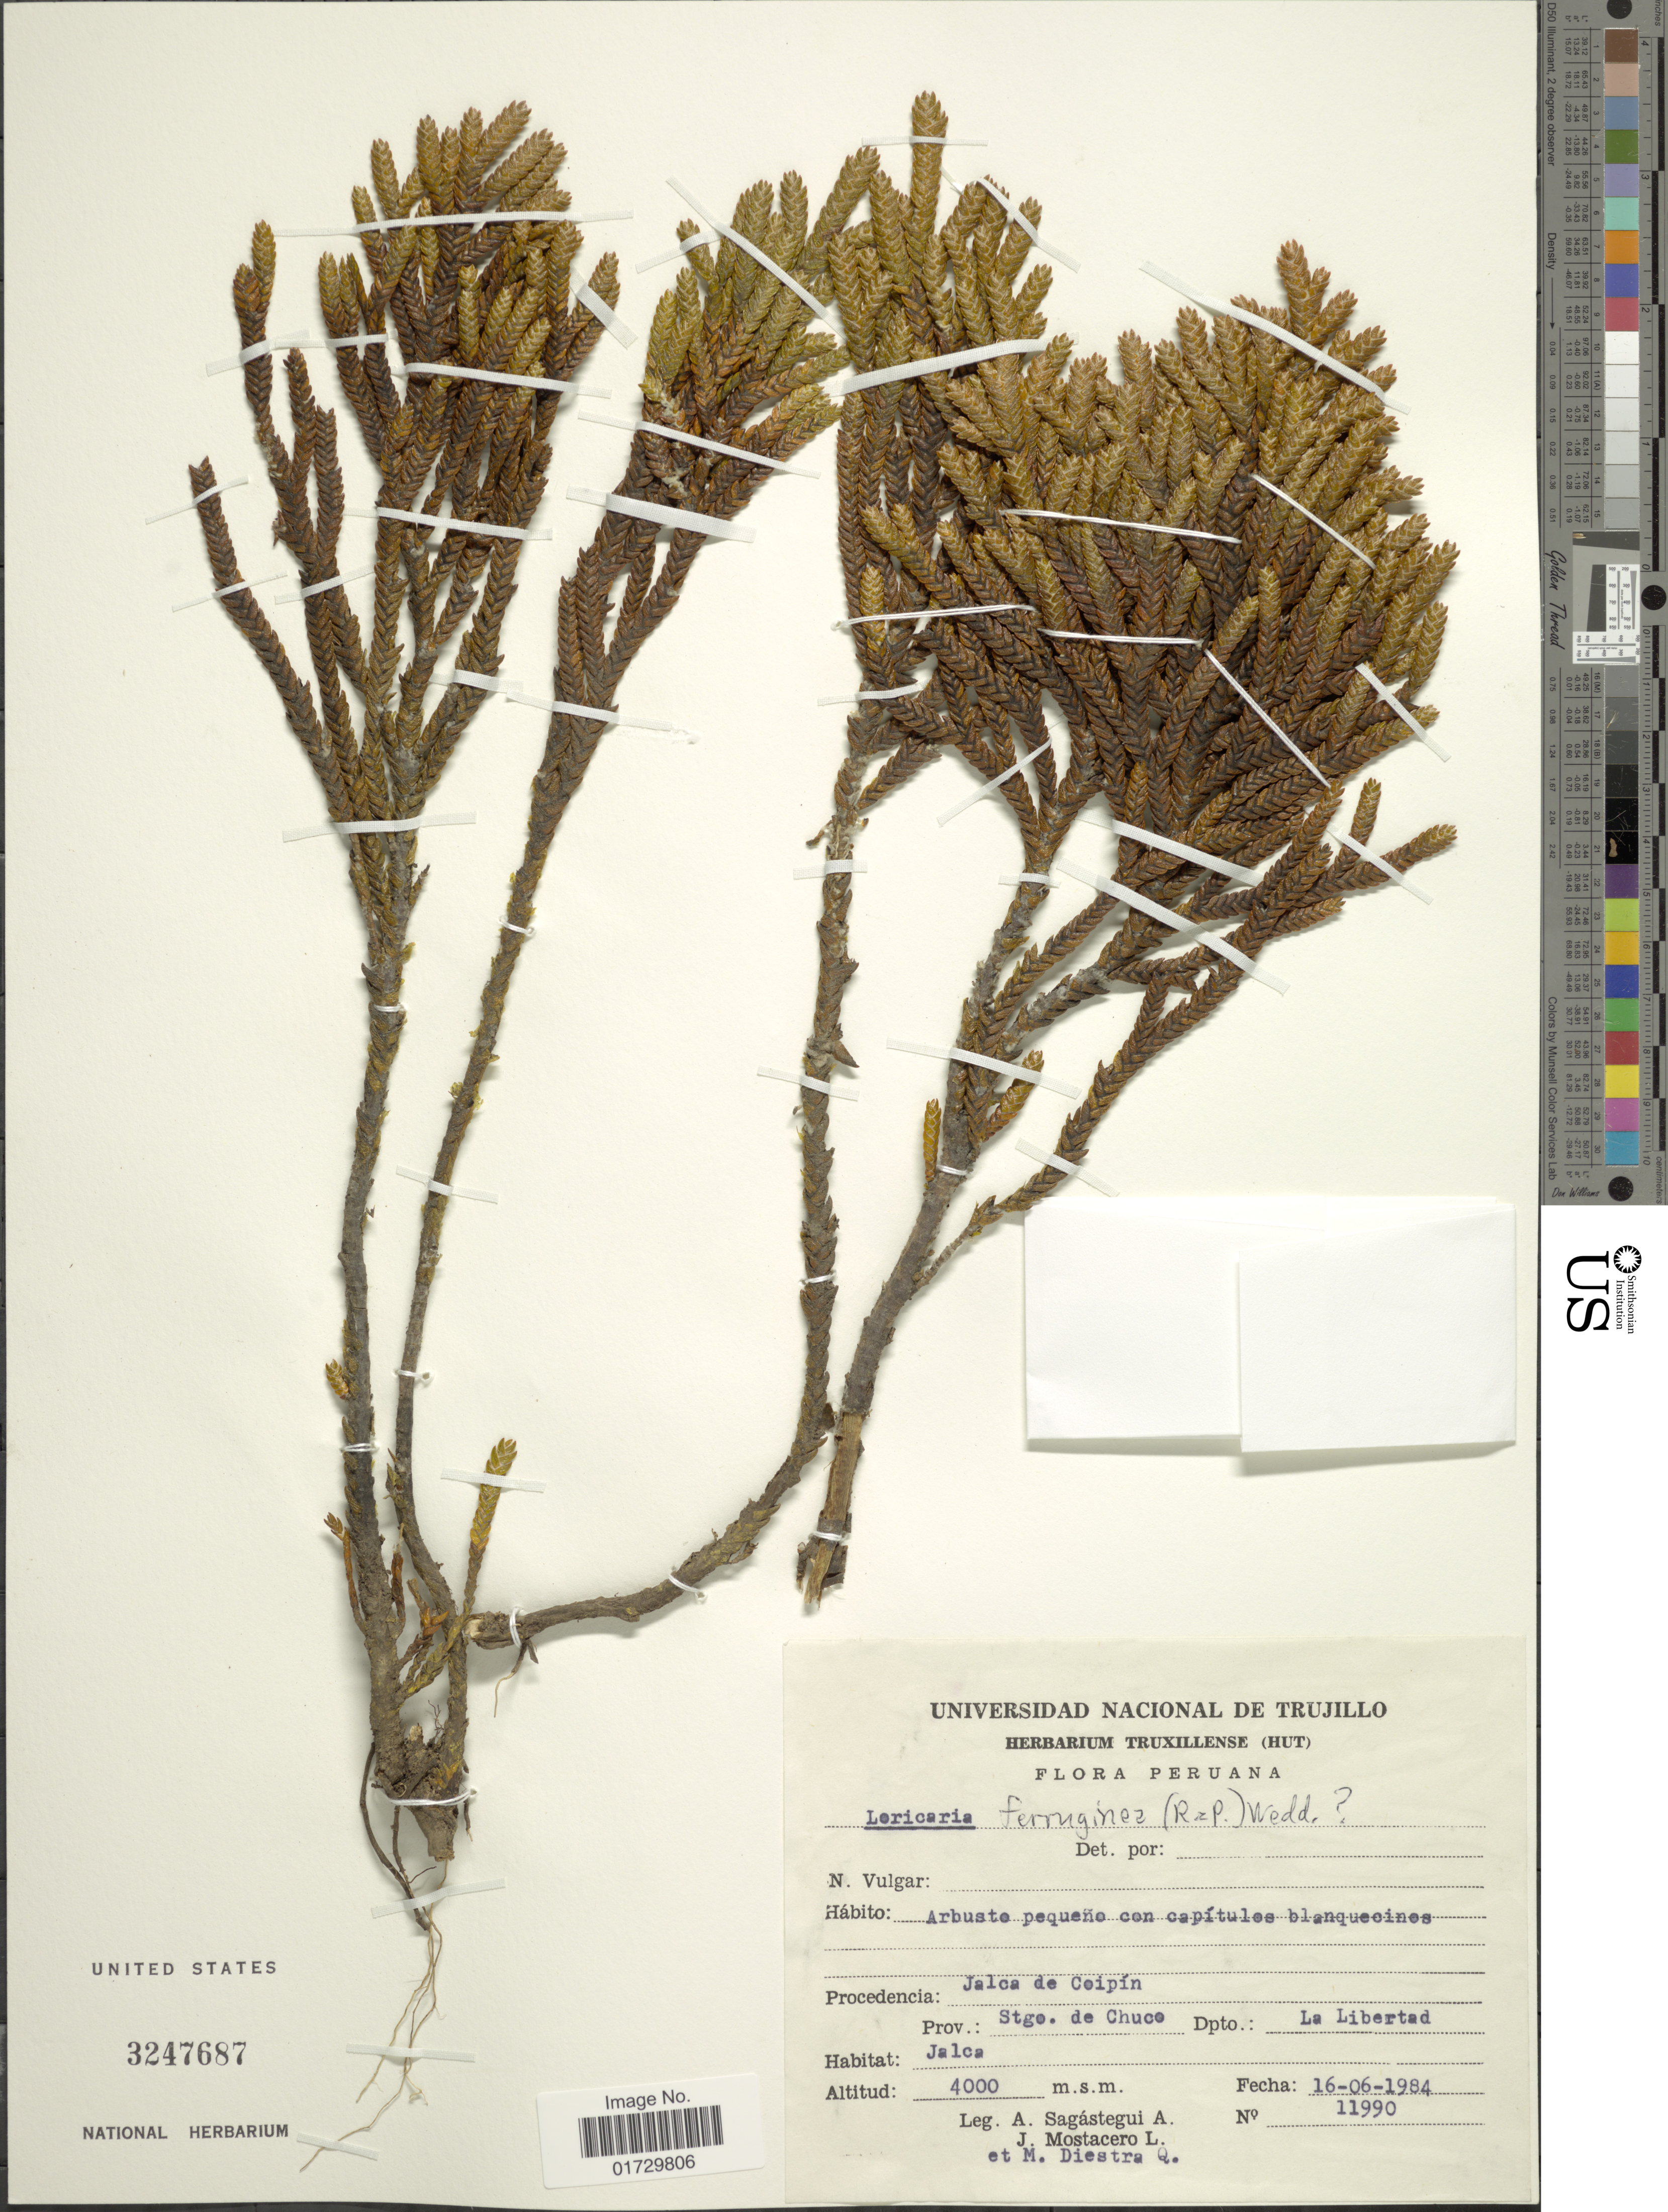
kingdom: Plantae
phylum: Tracheophyta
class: Magnoliopsida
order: Asterales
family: Asteraceae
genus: Loricaria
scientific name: Loricaria ferruginea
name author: (Ruiz & Pav.) Wedd.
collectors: A. Sagástegui A., J. Mostacero L. & M. Diestra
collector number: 11990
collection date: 1984-06-16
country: Peru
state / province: La Libertad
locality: Procedencia: Jalca de Ceipin, Prov. Stge. de Chuce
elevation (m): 4000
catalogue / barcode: US 3247687